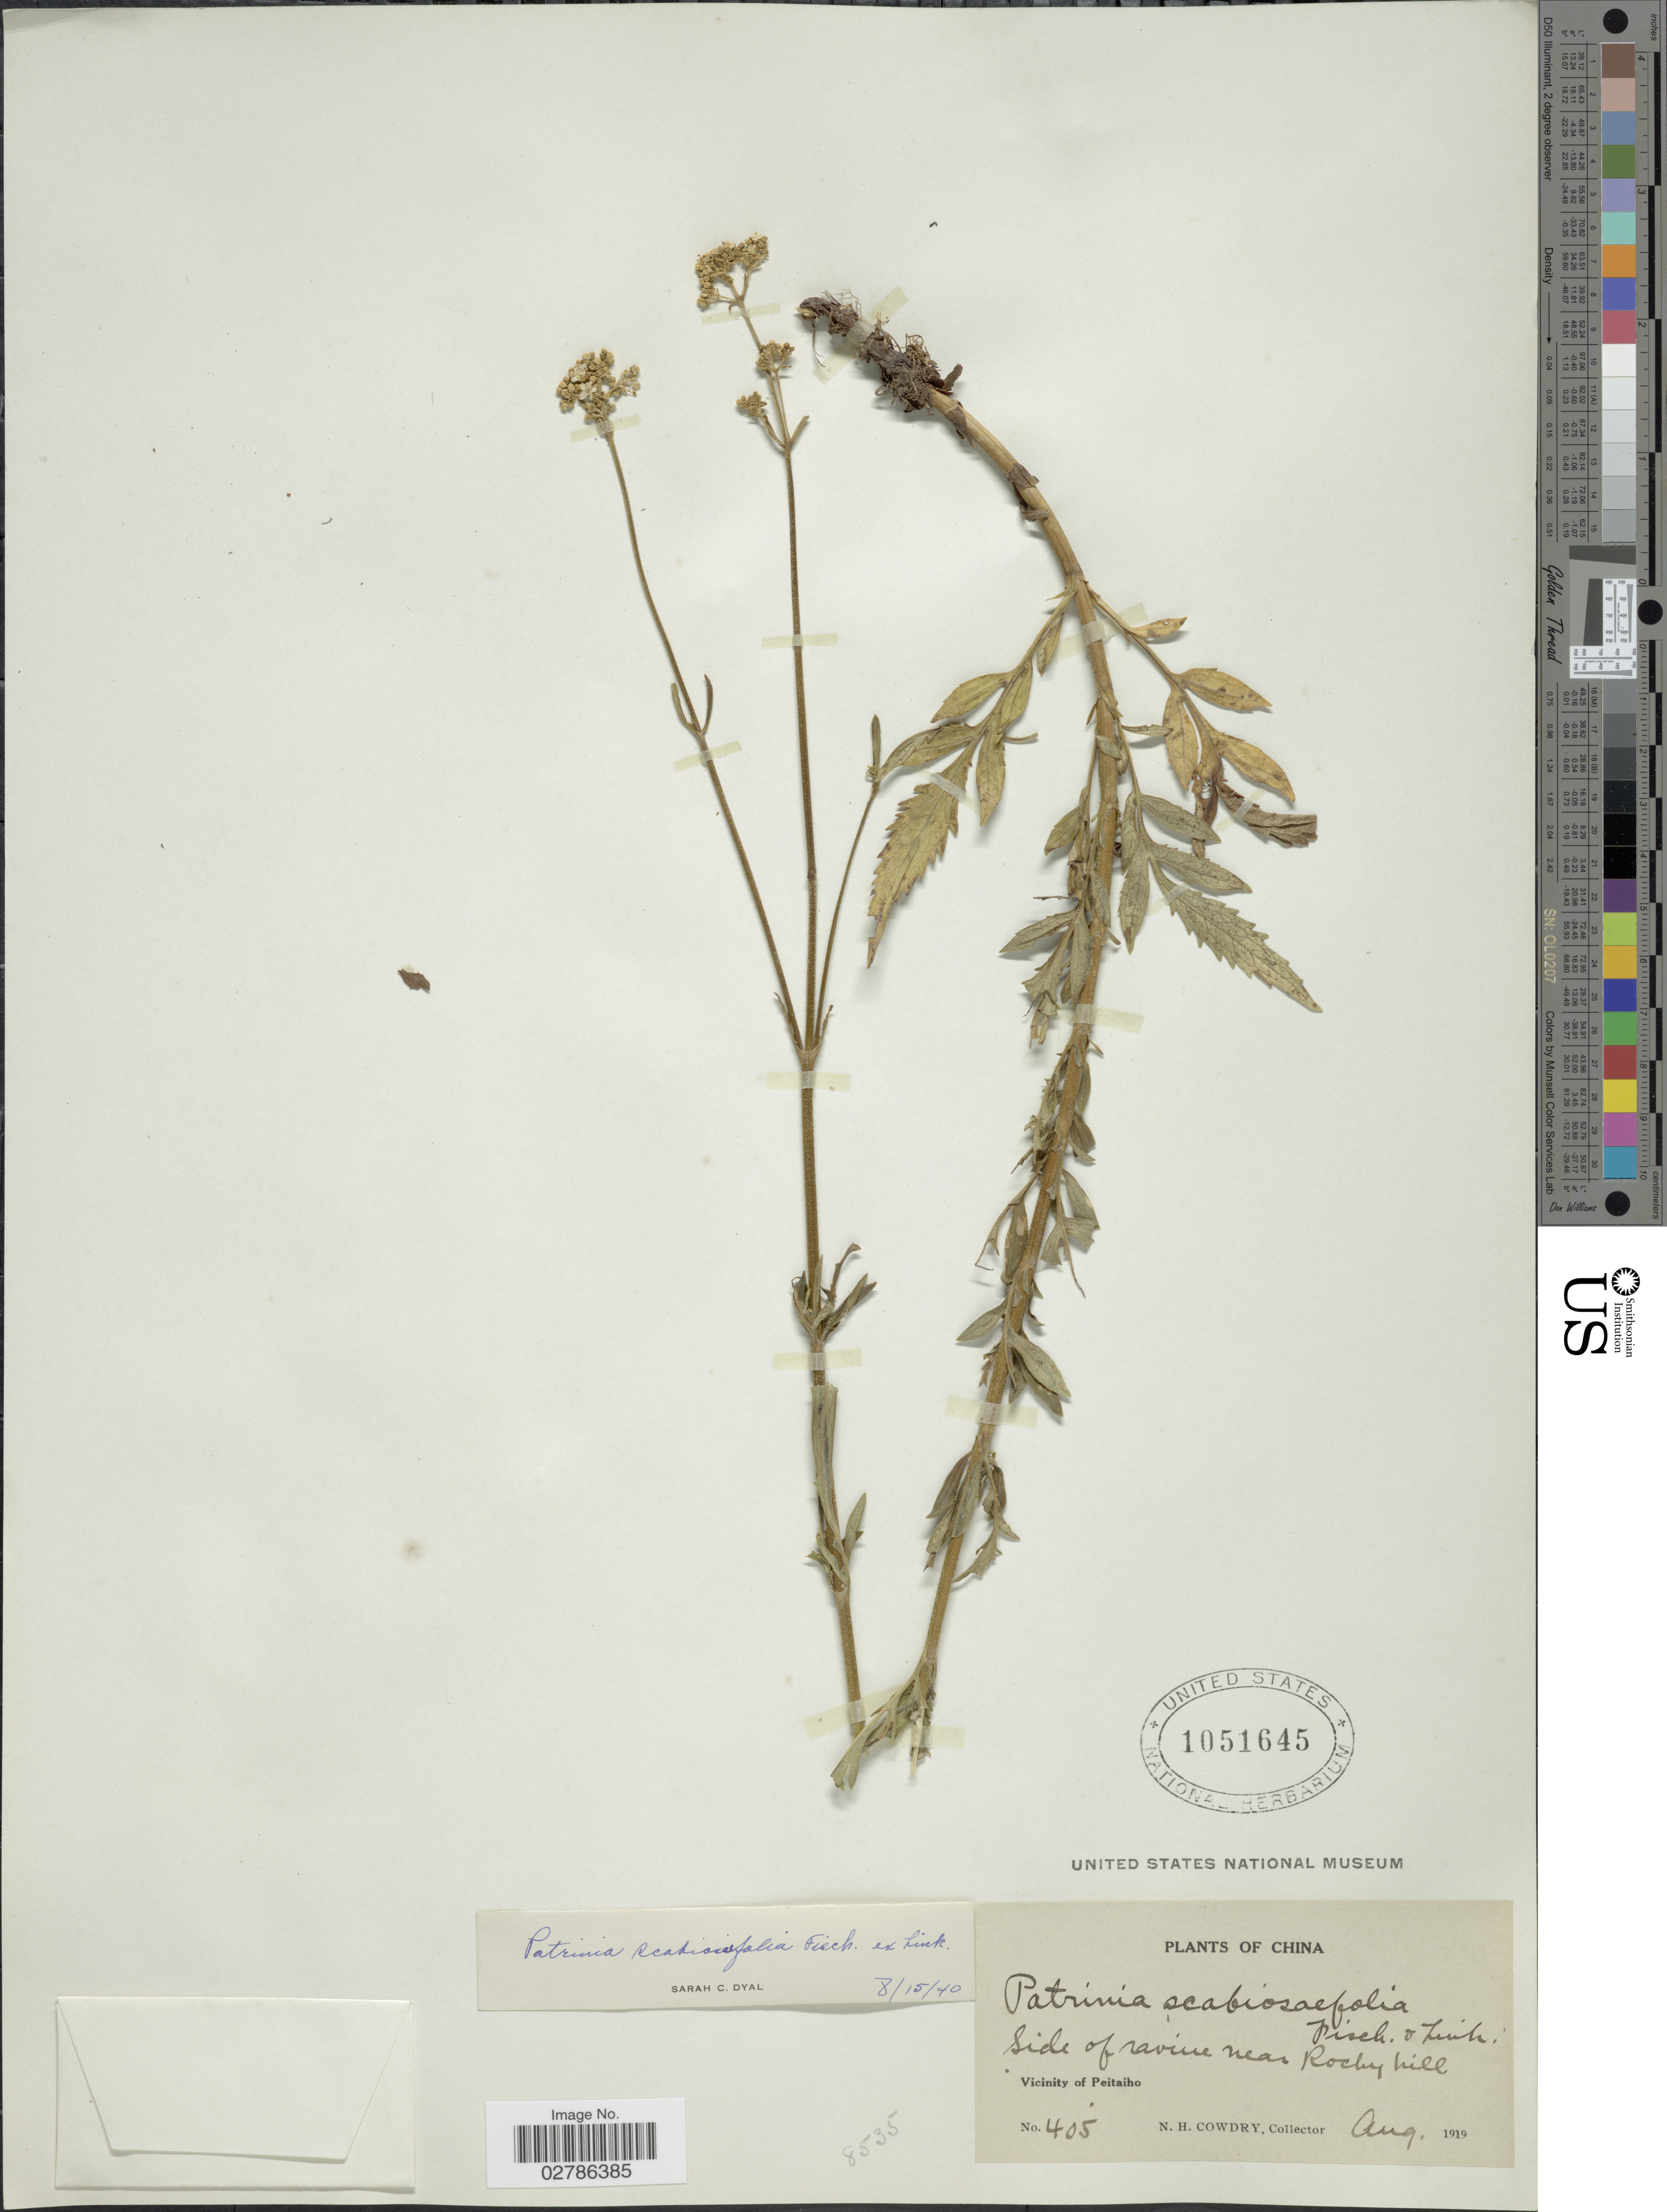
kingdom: Plantae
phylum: Tracheophyta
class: Magnoliopsida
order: Dipsacales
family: Caprifoliaceae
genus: Patrinia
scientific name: Patrinia scabiosifolia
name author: Link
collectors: N. H. Cowdry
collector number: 405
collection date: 1919-08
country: China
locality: Side of ravine near Rocky hill, Vicinity of Peitaiho.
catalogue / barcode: US 1051645